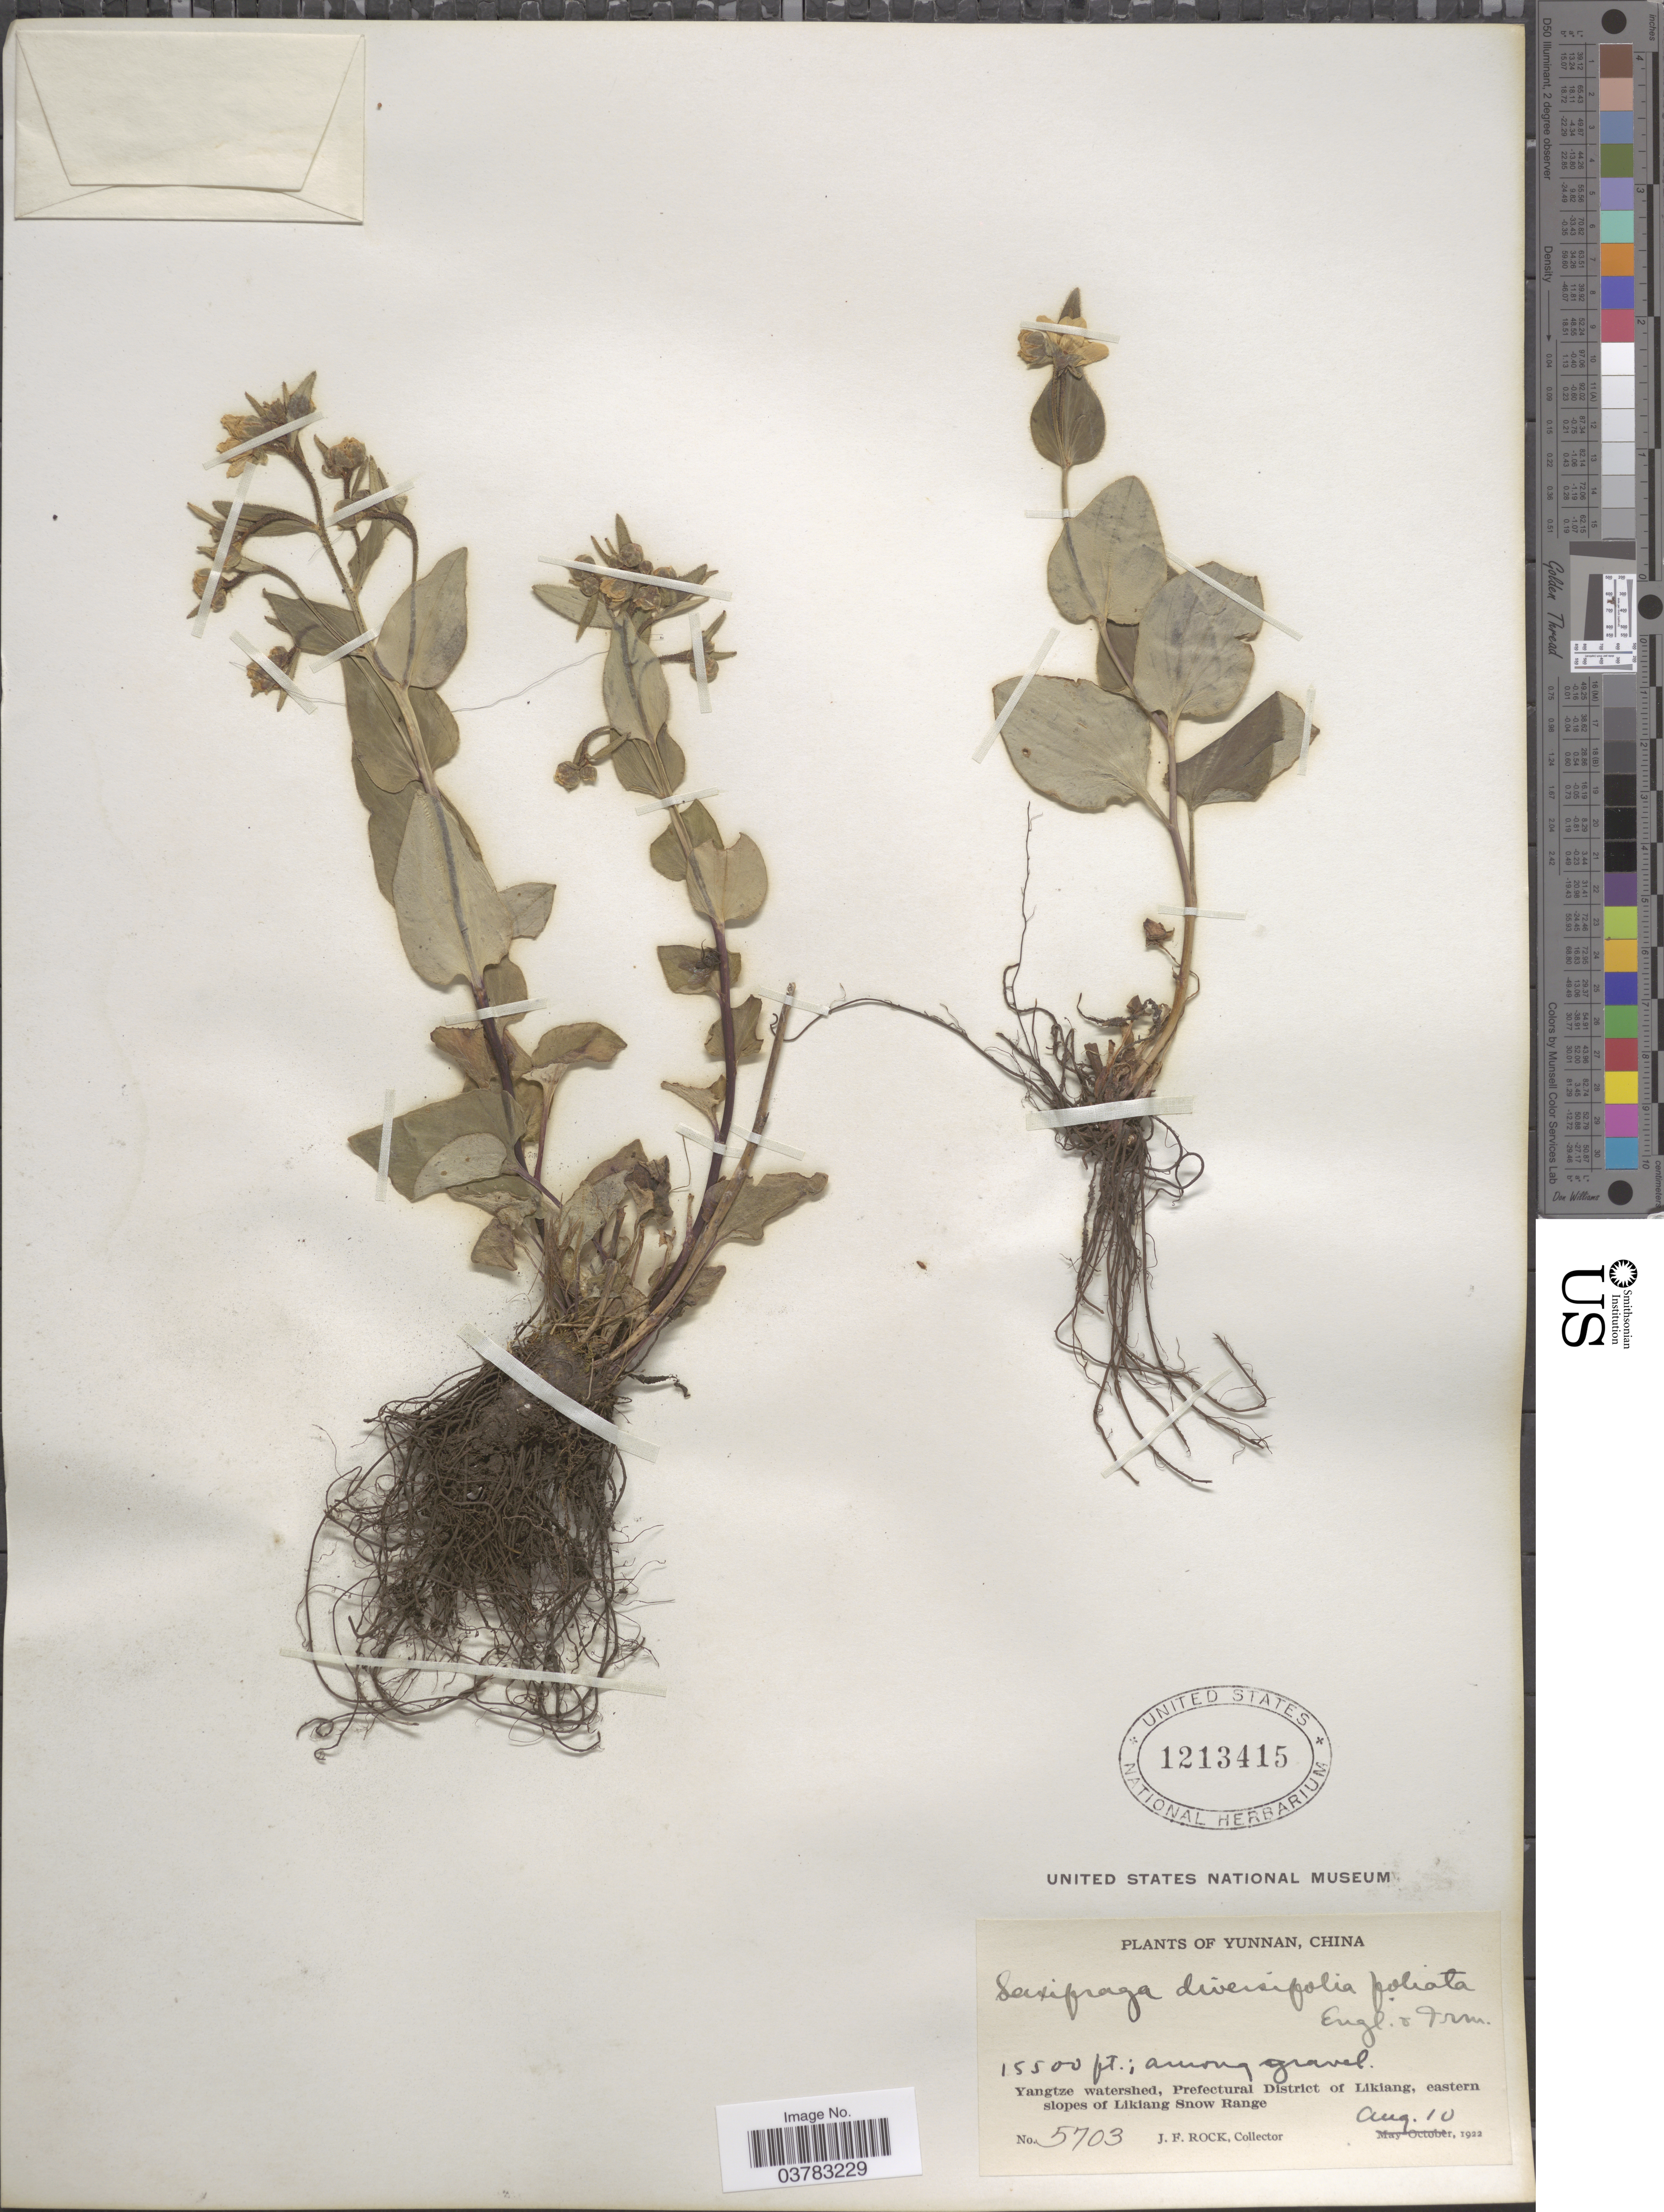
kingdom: Plantae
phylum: Tracheophyta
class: Magnoliopsida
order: Saxifragales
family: Saxifragaceae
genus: Saxifraga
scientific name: Saxifraga diversifolia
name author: Wall.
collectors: J. Rock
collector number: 5703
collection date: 1922-08-10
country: China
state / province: Yunnan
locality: Yangtze watershed, Prefectural District of Likiang, eastern slopes of Likiang Snow Range.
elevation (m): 4724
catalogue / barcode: US 1213415